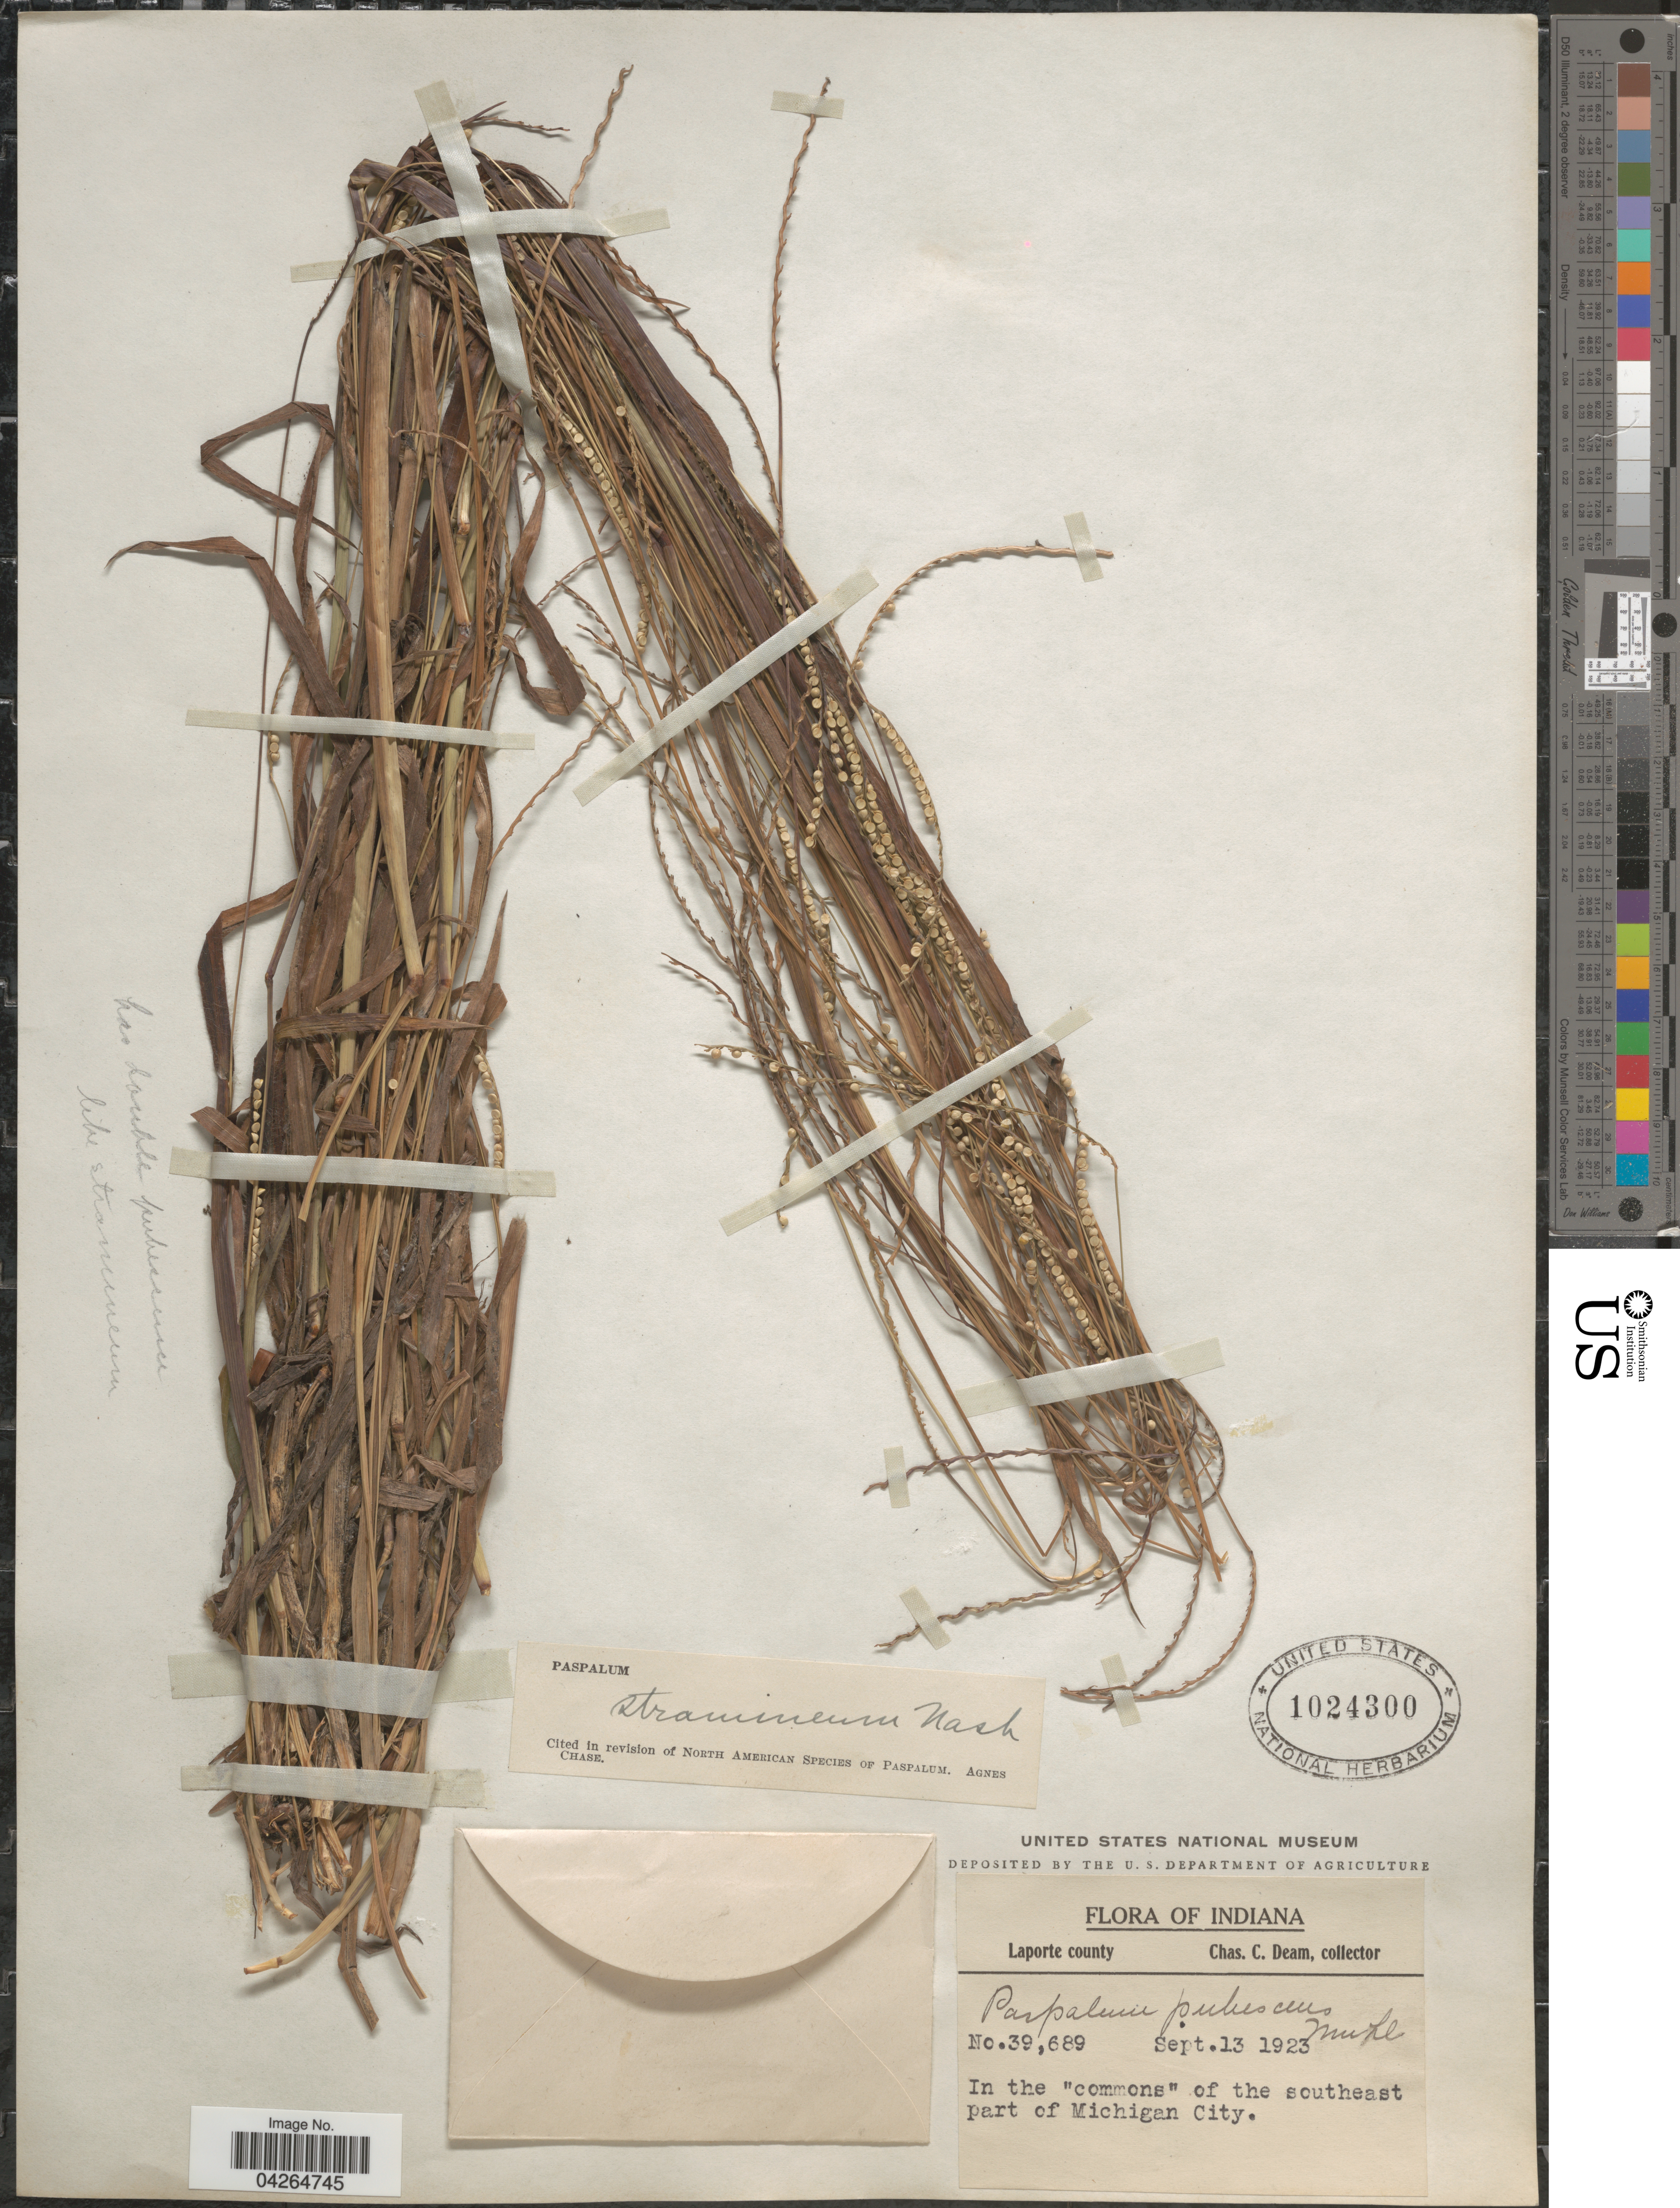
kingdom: Plantae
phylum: Tracheophyta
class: Liliopsida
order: Poales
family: Poaceae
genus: Paspalum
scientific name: Paspalum setaceum var. stramineum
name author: (Nash) D.J. Banks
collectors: C. C. Deam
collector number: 39689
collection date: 1923-09-13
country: United States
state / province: Indiana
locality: Laporte county. In the "commons" of the southeast part of Michigan City.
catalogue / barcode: US 1024300